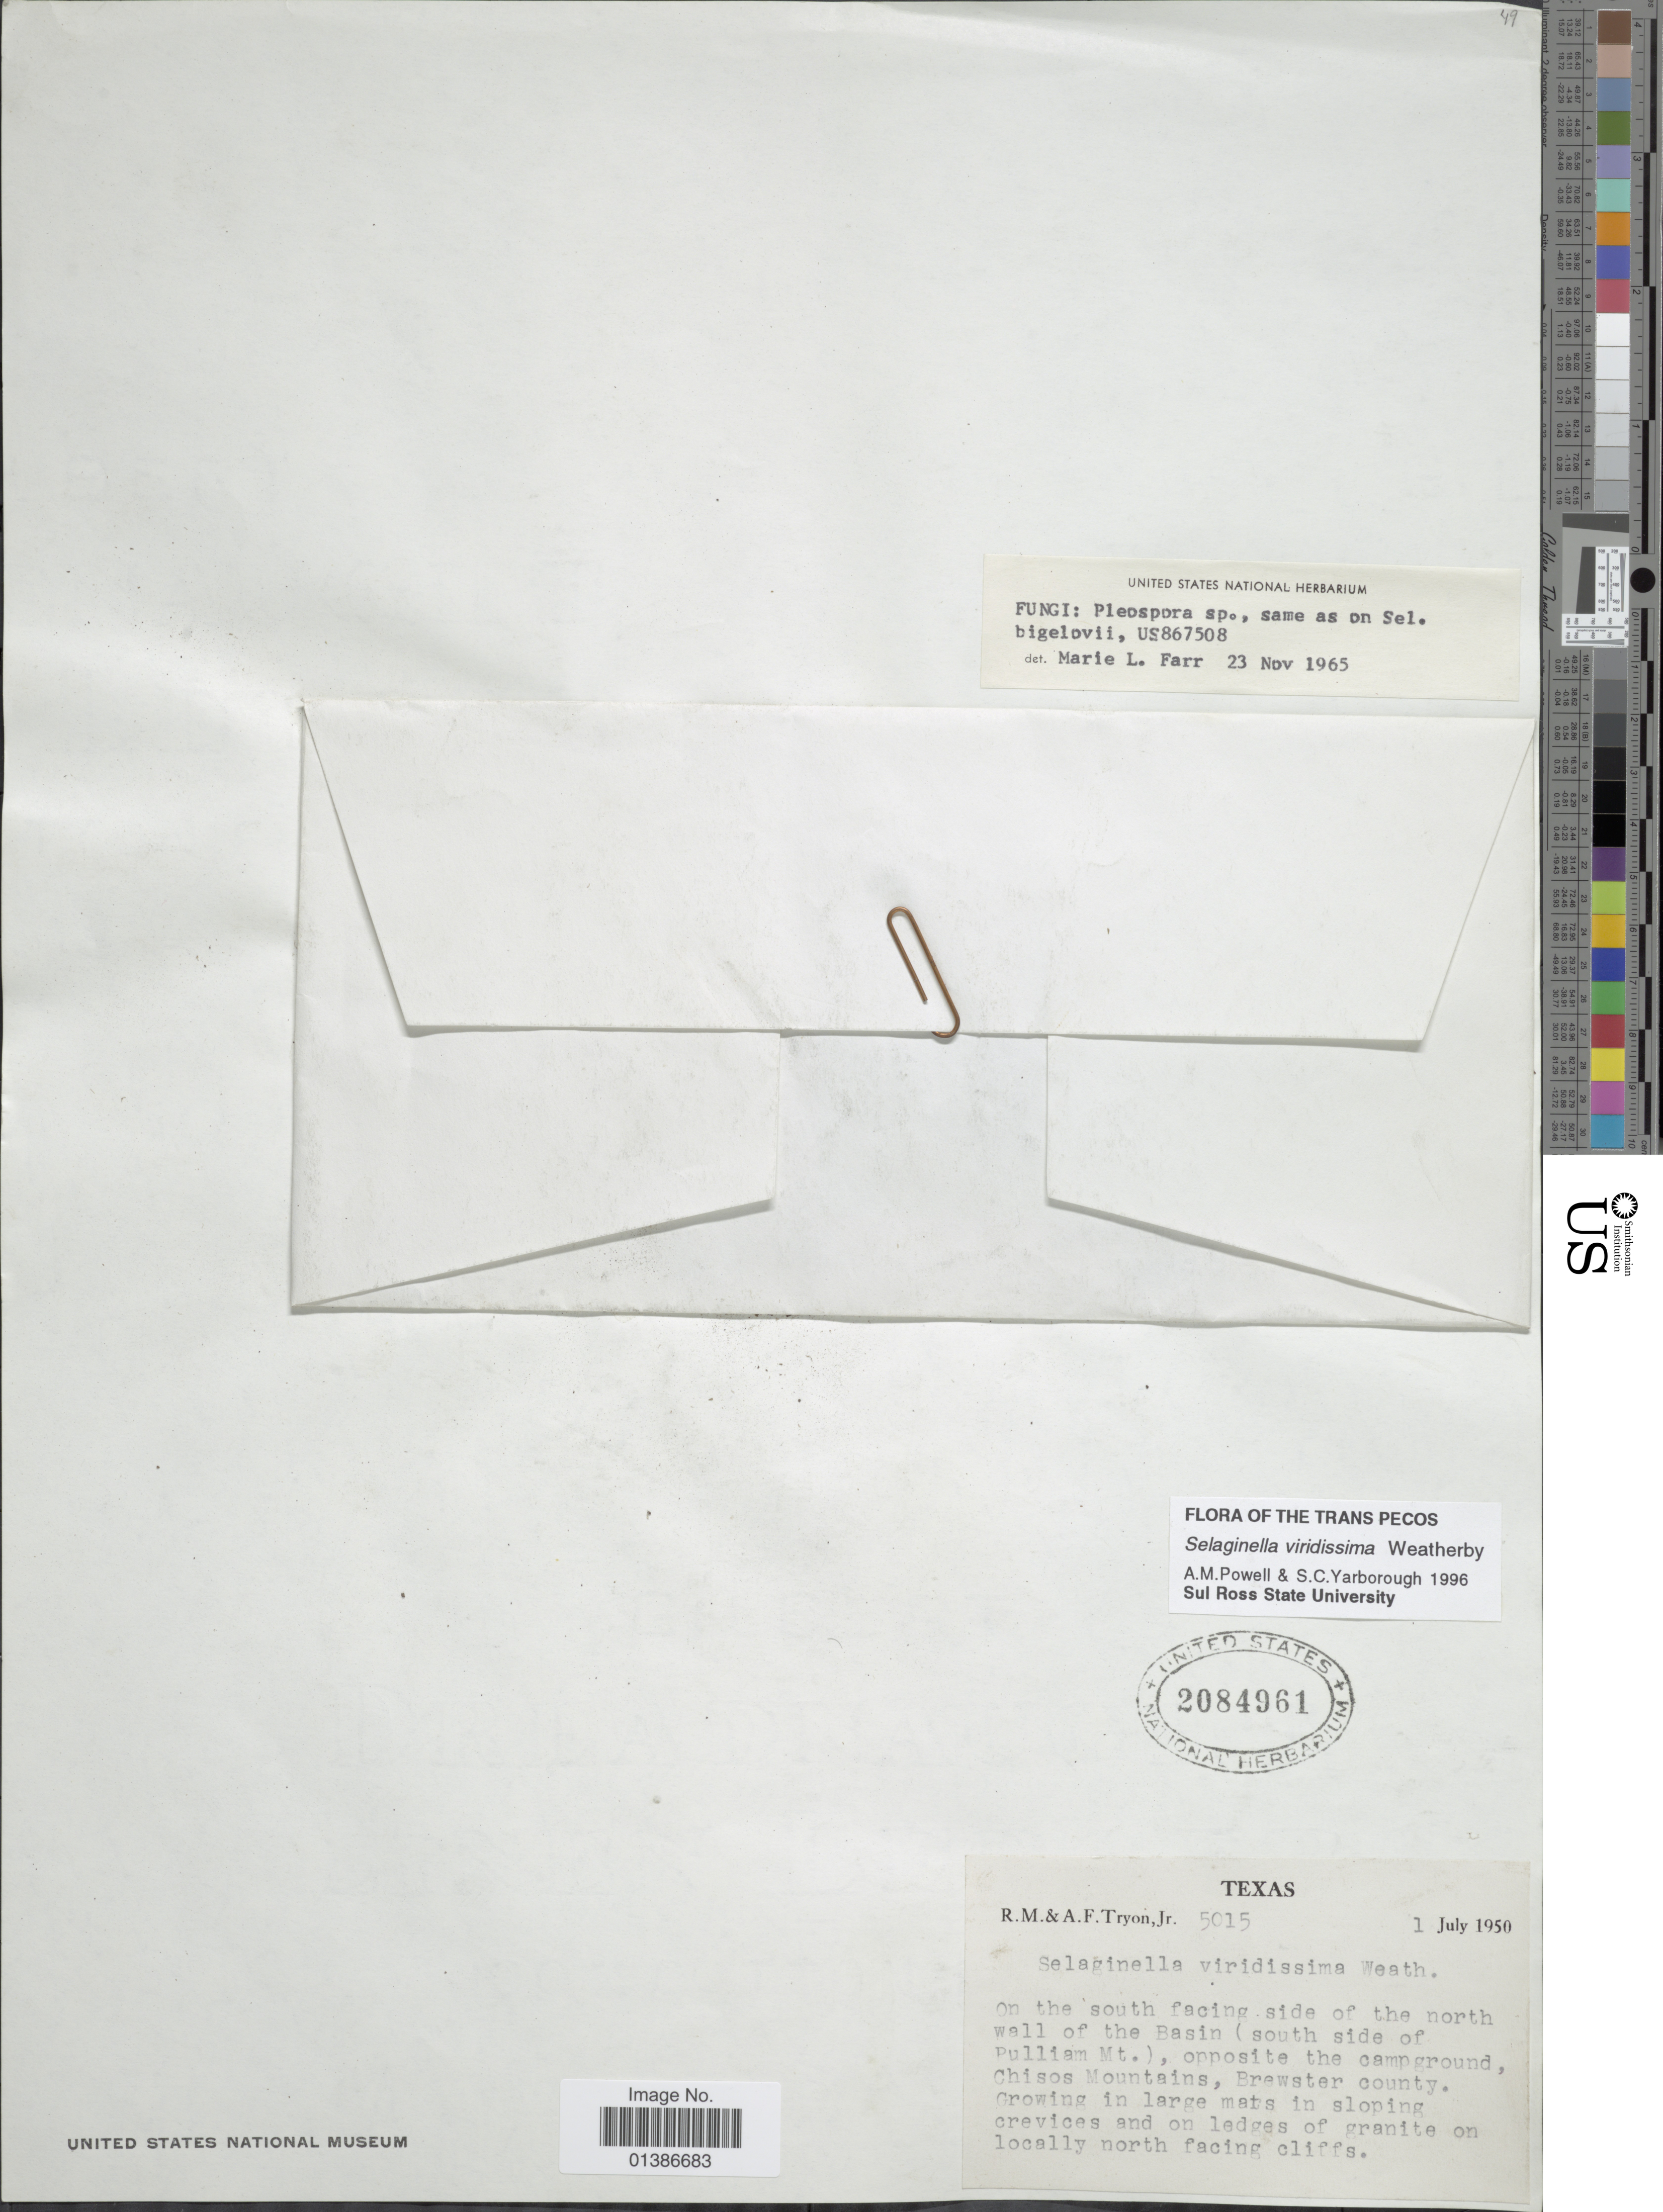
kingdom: Plantae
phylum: Tracheophyta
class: Lycopodiopsida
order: Selaginellales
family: Selaginellaceae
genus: Selaginella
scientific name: Selaginella viridissima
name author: Weath.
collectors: R. M. Tryon & A. F. Tryon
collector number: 5015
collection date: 1950-07-01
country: United States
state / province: Texas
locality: On the south facing side of the north wall of the Basin (south side of Pulliam Mt.), opposite the camp ground, Chisos Mountains, Brewster county.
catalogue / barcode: US 2084961